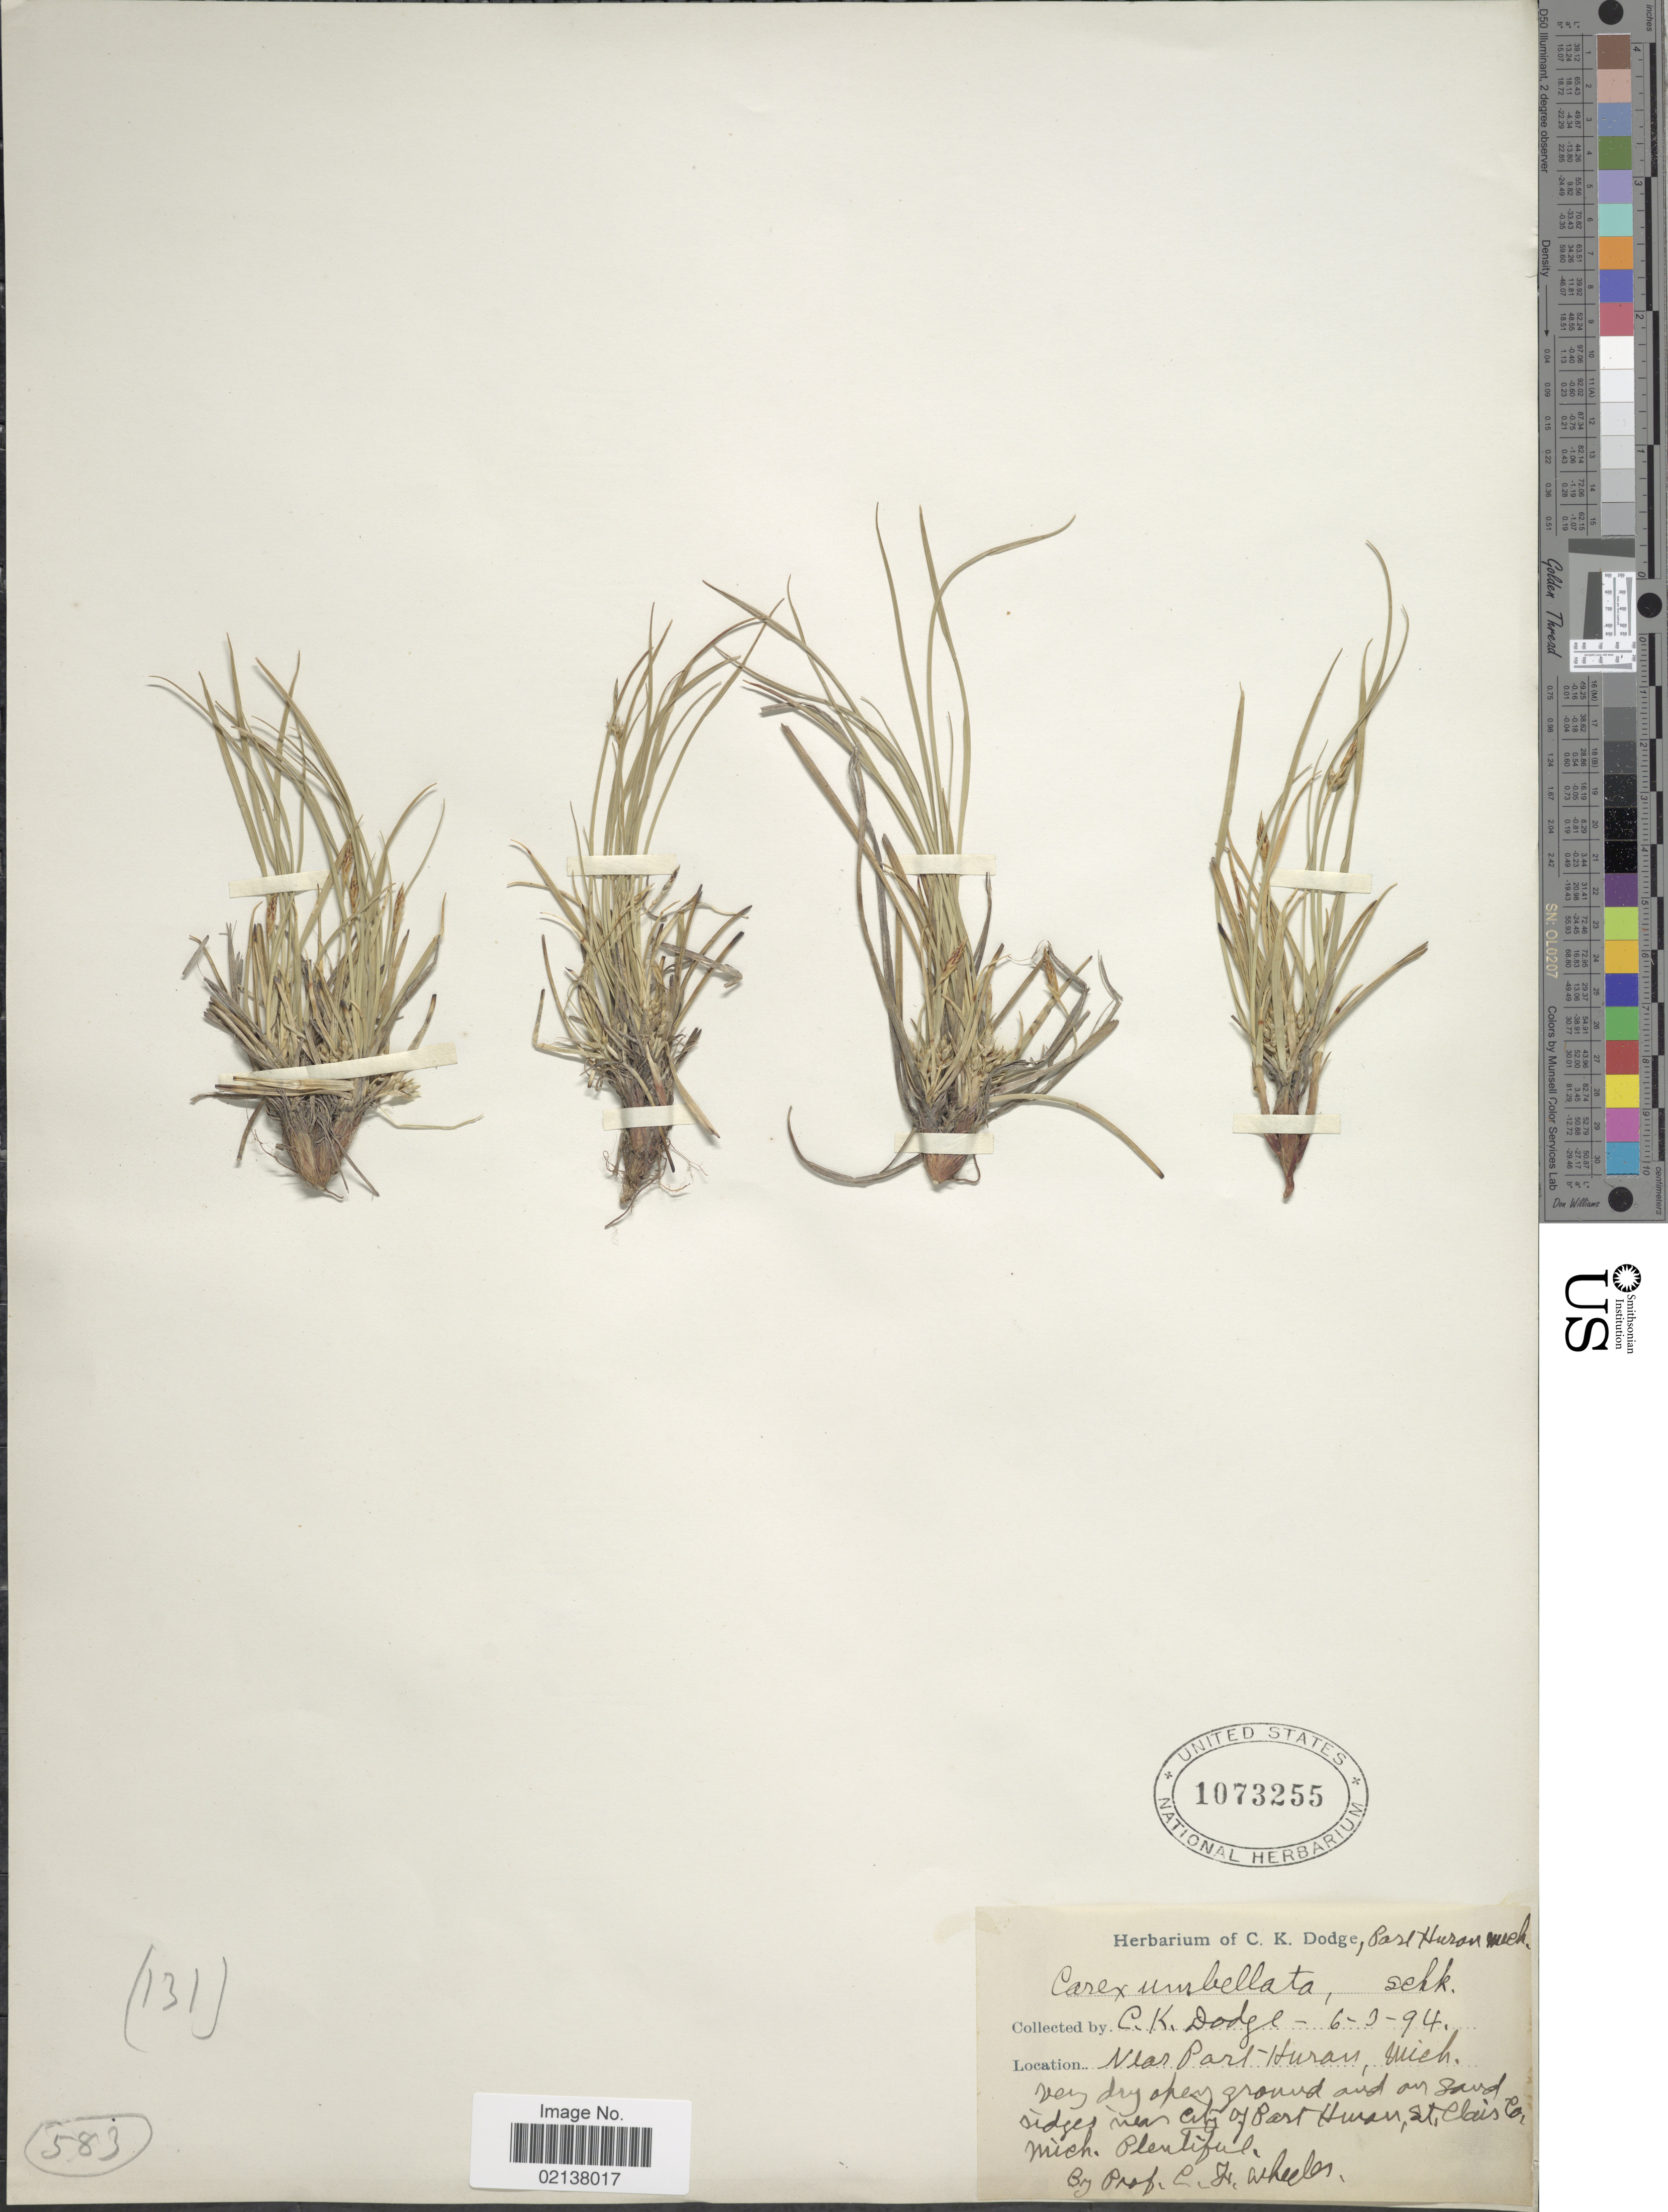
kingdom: Plantae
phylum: Tracheophyta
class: Liliopsida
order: Poales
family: Cyperaceae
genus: Carex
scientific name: Carex umbellata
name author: Schkuhr ex Willd.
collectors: C. Dodge & C. Wheeler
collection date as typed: Transcribed d/m/y: 3/6/94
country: United States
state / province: Michigan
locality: Near Part -Huran, Mich. Ridges near City of Part Huran, St,. Clais Co. Mich,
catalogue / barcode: US 1073255